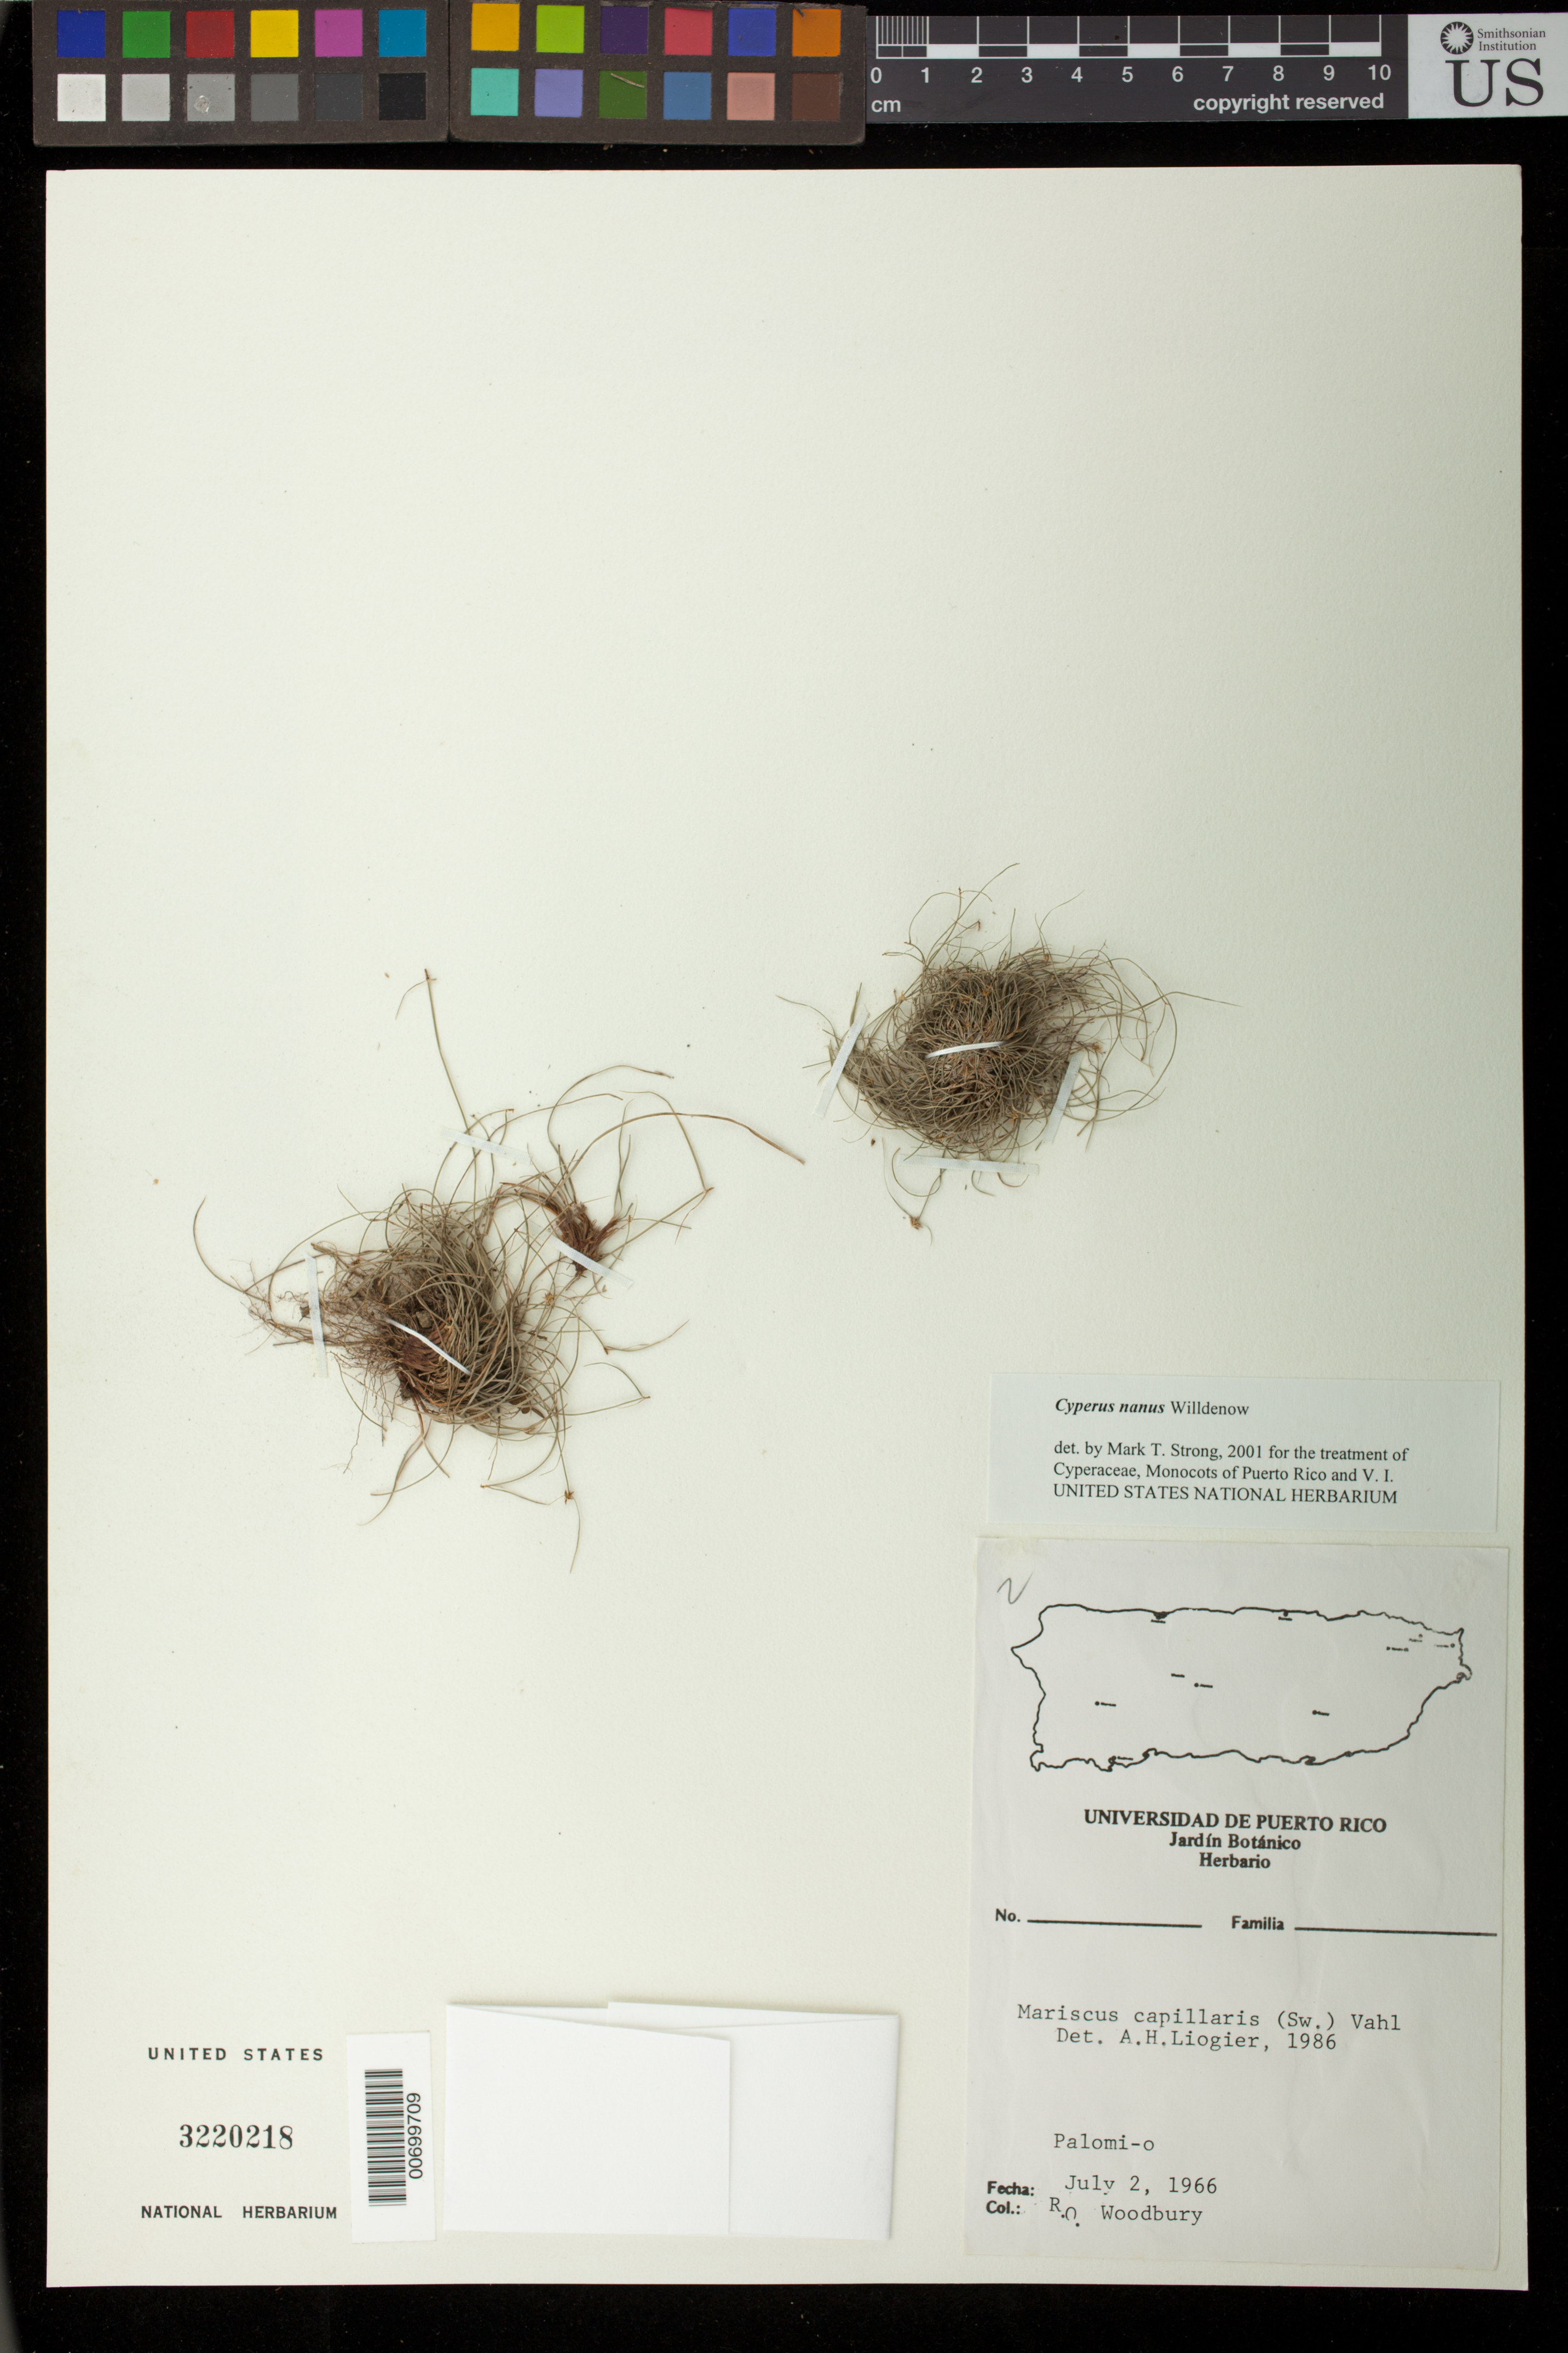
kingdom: Plantae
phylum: Tracheophyta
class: Liliopsida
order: Poales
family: Cyperaceae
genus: Cyperus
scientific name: Cyperus nanus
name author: Willd.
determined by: Strong, M. T., (US), Smithsonian Institution - National Museum of Natural History (UNITED STATES)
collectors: R. O. Woodbury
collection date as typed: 02 Jul 1966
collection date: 1966-07-02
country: Puerto Rico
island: Palominos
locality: Palomi-o.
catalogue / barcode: US 3220218